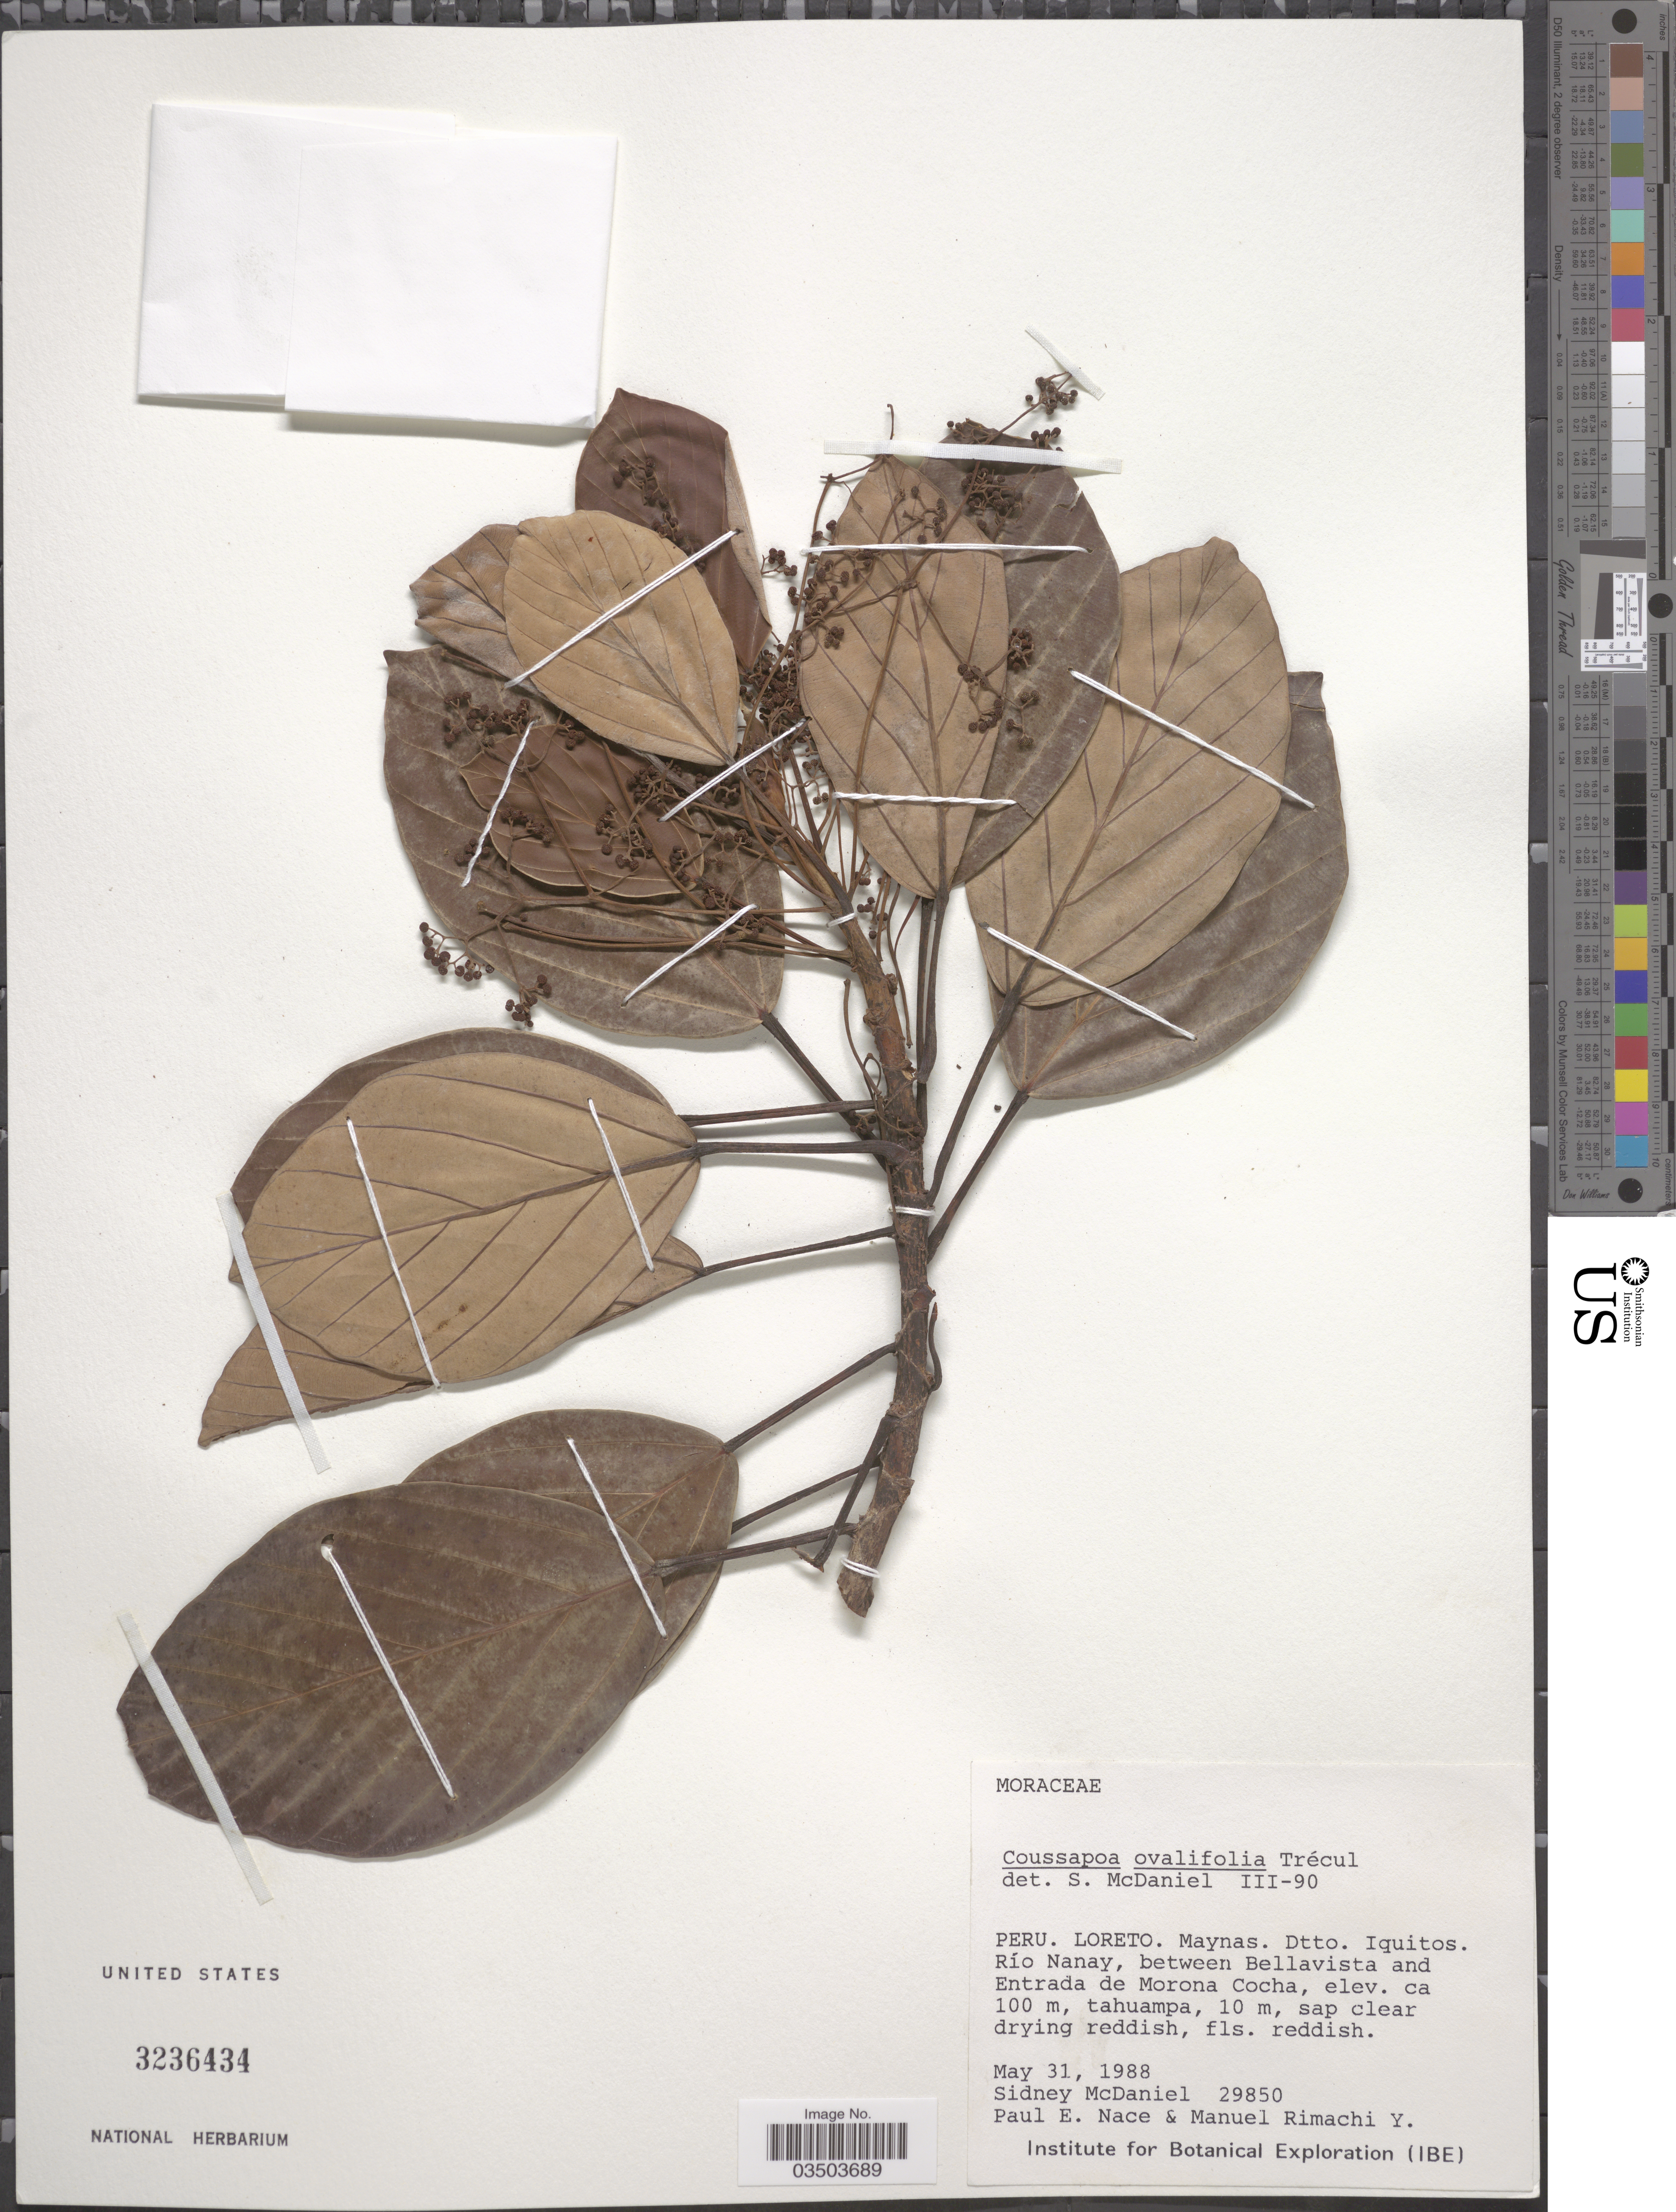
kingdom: Plantae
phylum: Tracheophyta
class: Magnoliopsida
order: Rosales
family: Urticaceae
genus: Coussapoa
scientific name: Coussapoa ovalifolia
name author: Trécul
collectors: S. McDaniel, P. Nace & M. Rimachi Y.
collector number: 29850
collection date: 1988-05-31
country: Peru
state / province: Loreto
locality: Maynas. Dtto. Iquitos. Río Nanay, between Bellavista and Entrada de Morona Cocha.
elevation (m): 100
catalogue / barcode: US 3236434